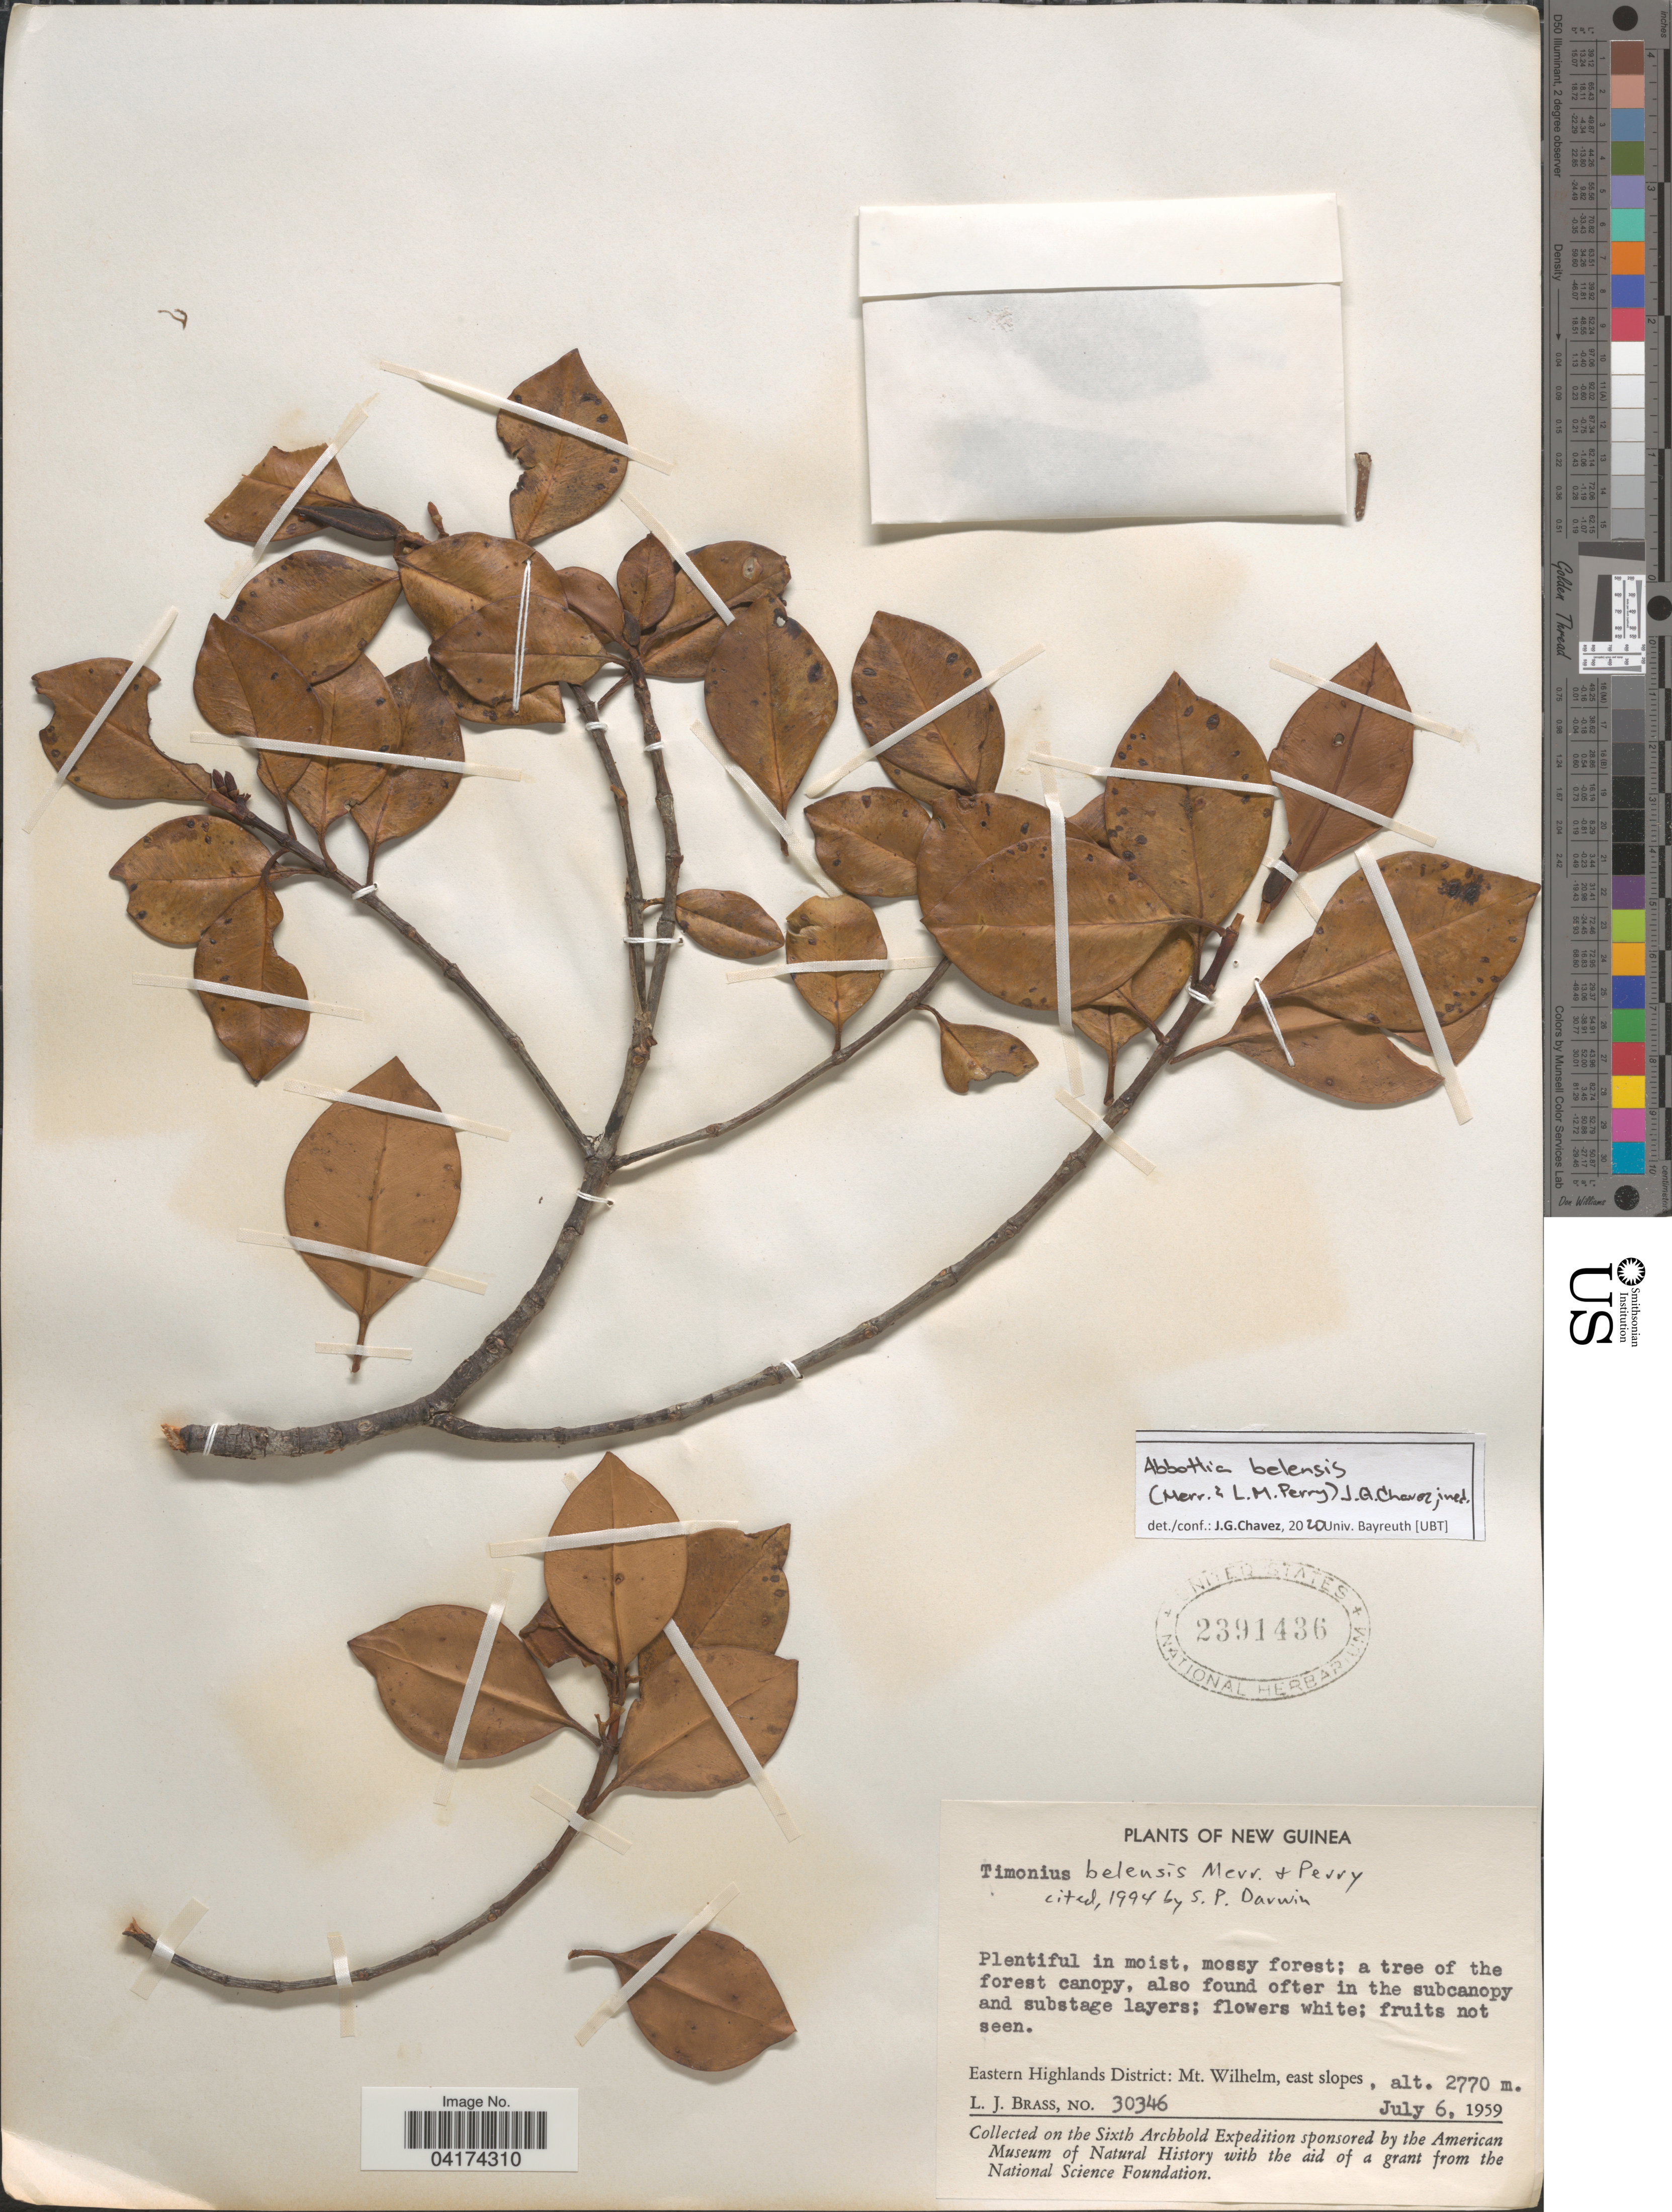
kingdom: Plantae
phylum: Tracheophyta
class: Magnoliopsida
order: Gentianales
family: Rubiaceae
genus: Abbottia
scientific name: Abbottia belensis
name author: (Merr. & L.M. Perry) J.G. Chavez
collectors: L. J. Brass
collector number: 30346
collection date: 1959-07-06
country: Papua New Guinea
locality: New Guinea. Eastern Highlands District: Mt. Wilhelm, east slopes. The Sixth Archbold Expedition.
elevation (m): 2770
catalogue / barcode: US 2391436